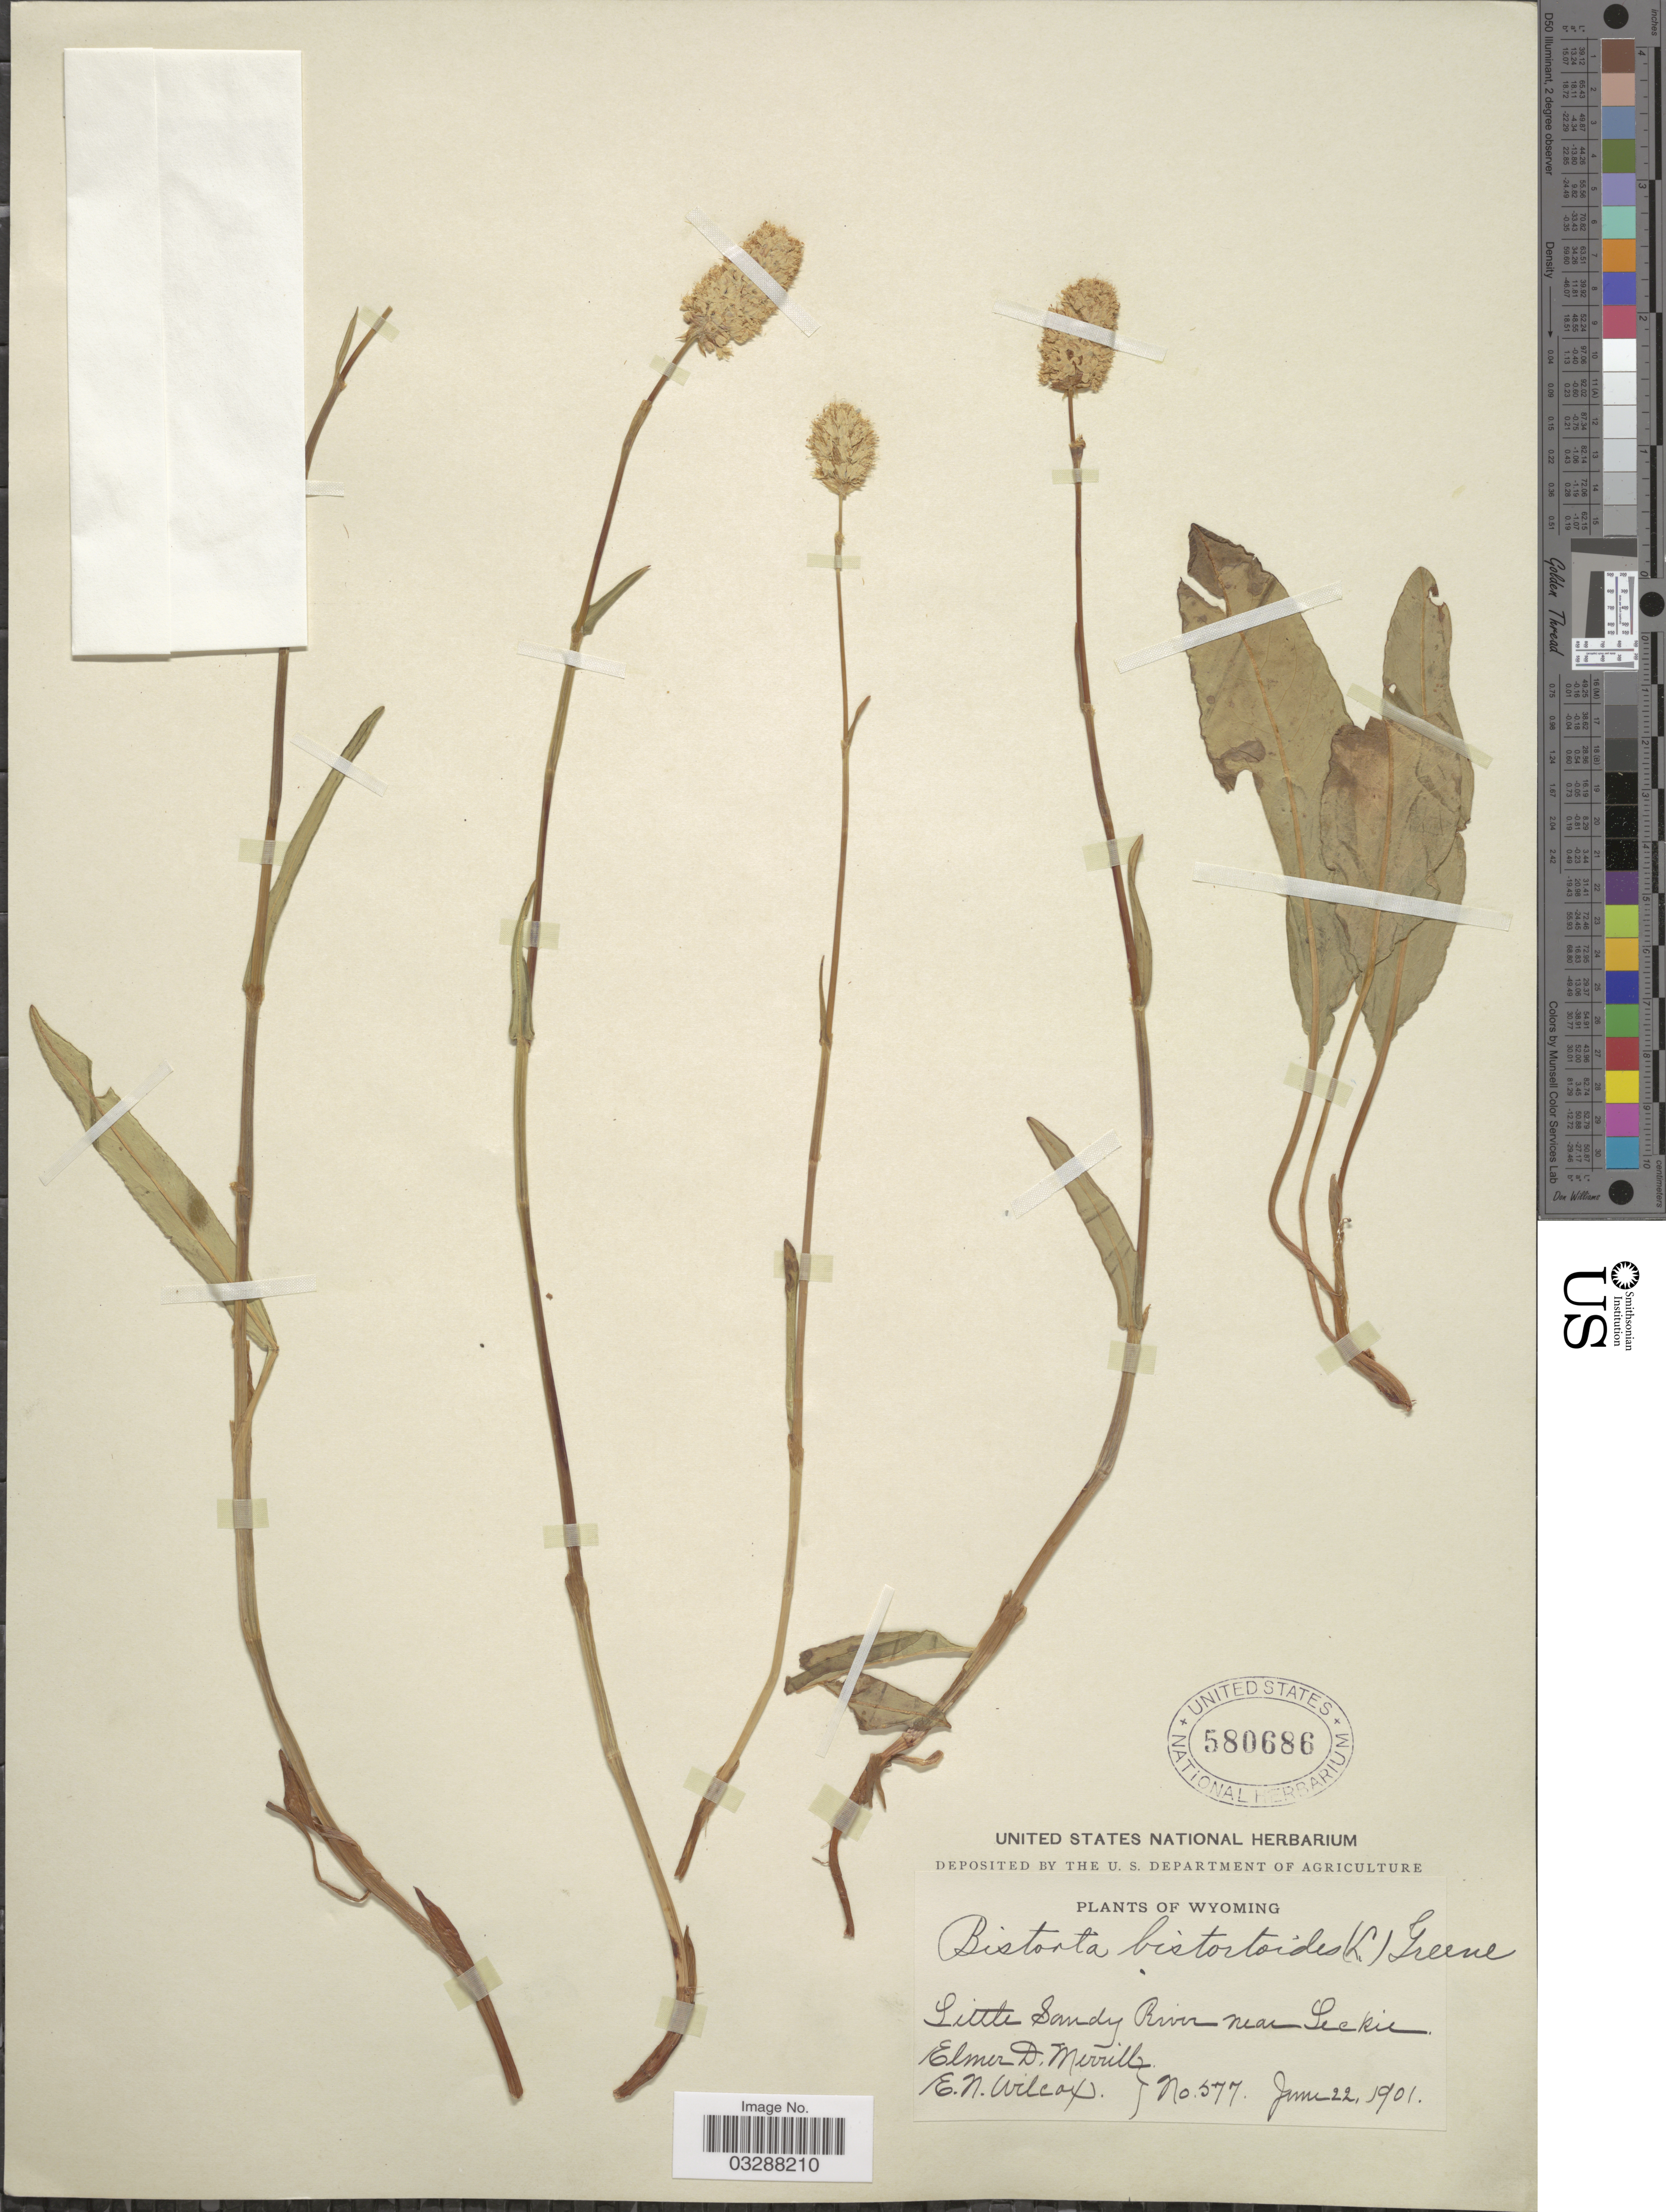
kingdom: Plantae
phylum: Tracheophyta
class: Magnoliopsida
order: Caryophyllales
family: Polygonaceae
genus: Bistorta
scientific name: Bistorta bistortoides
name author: (Pursh) Small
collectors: E. D. Merrill & E. Wilcox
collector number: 577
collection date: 1901-06-22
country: United States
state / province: Wyoming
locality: Little Sandy River near Leckie.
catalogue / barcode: US 580686